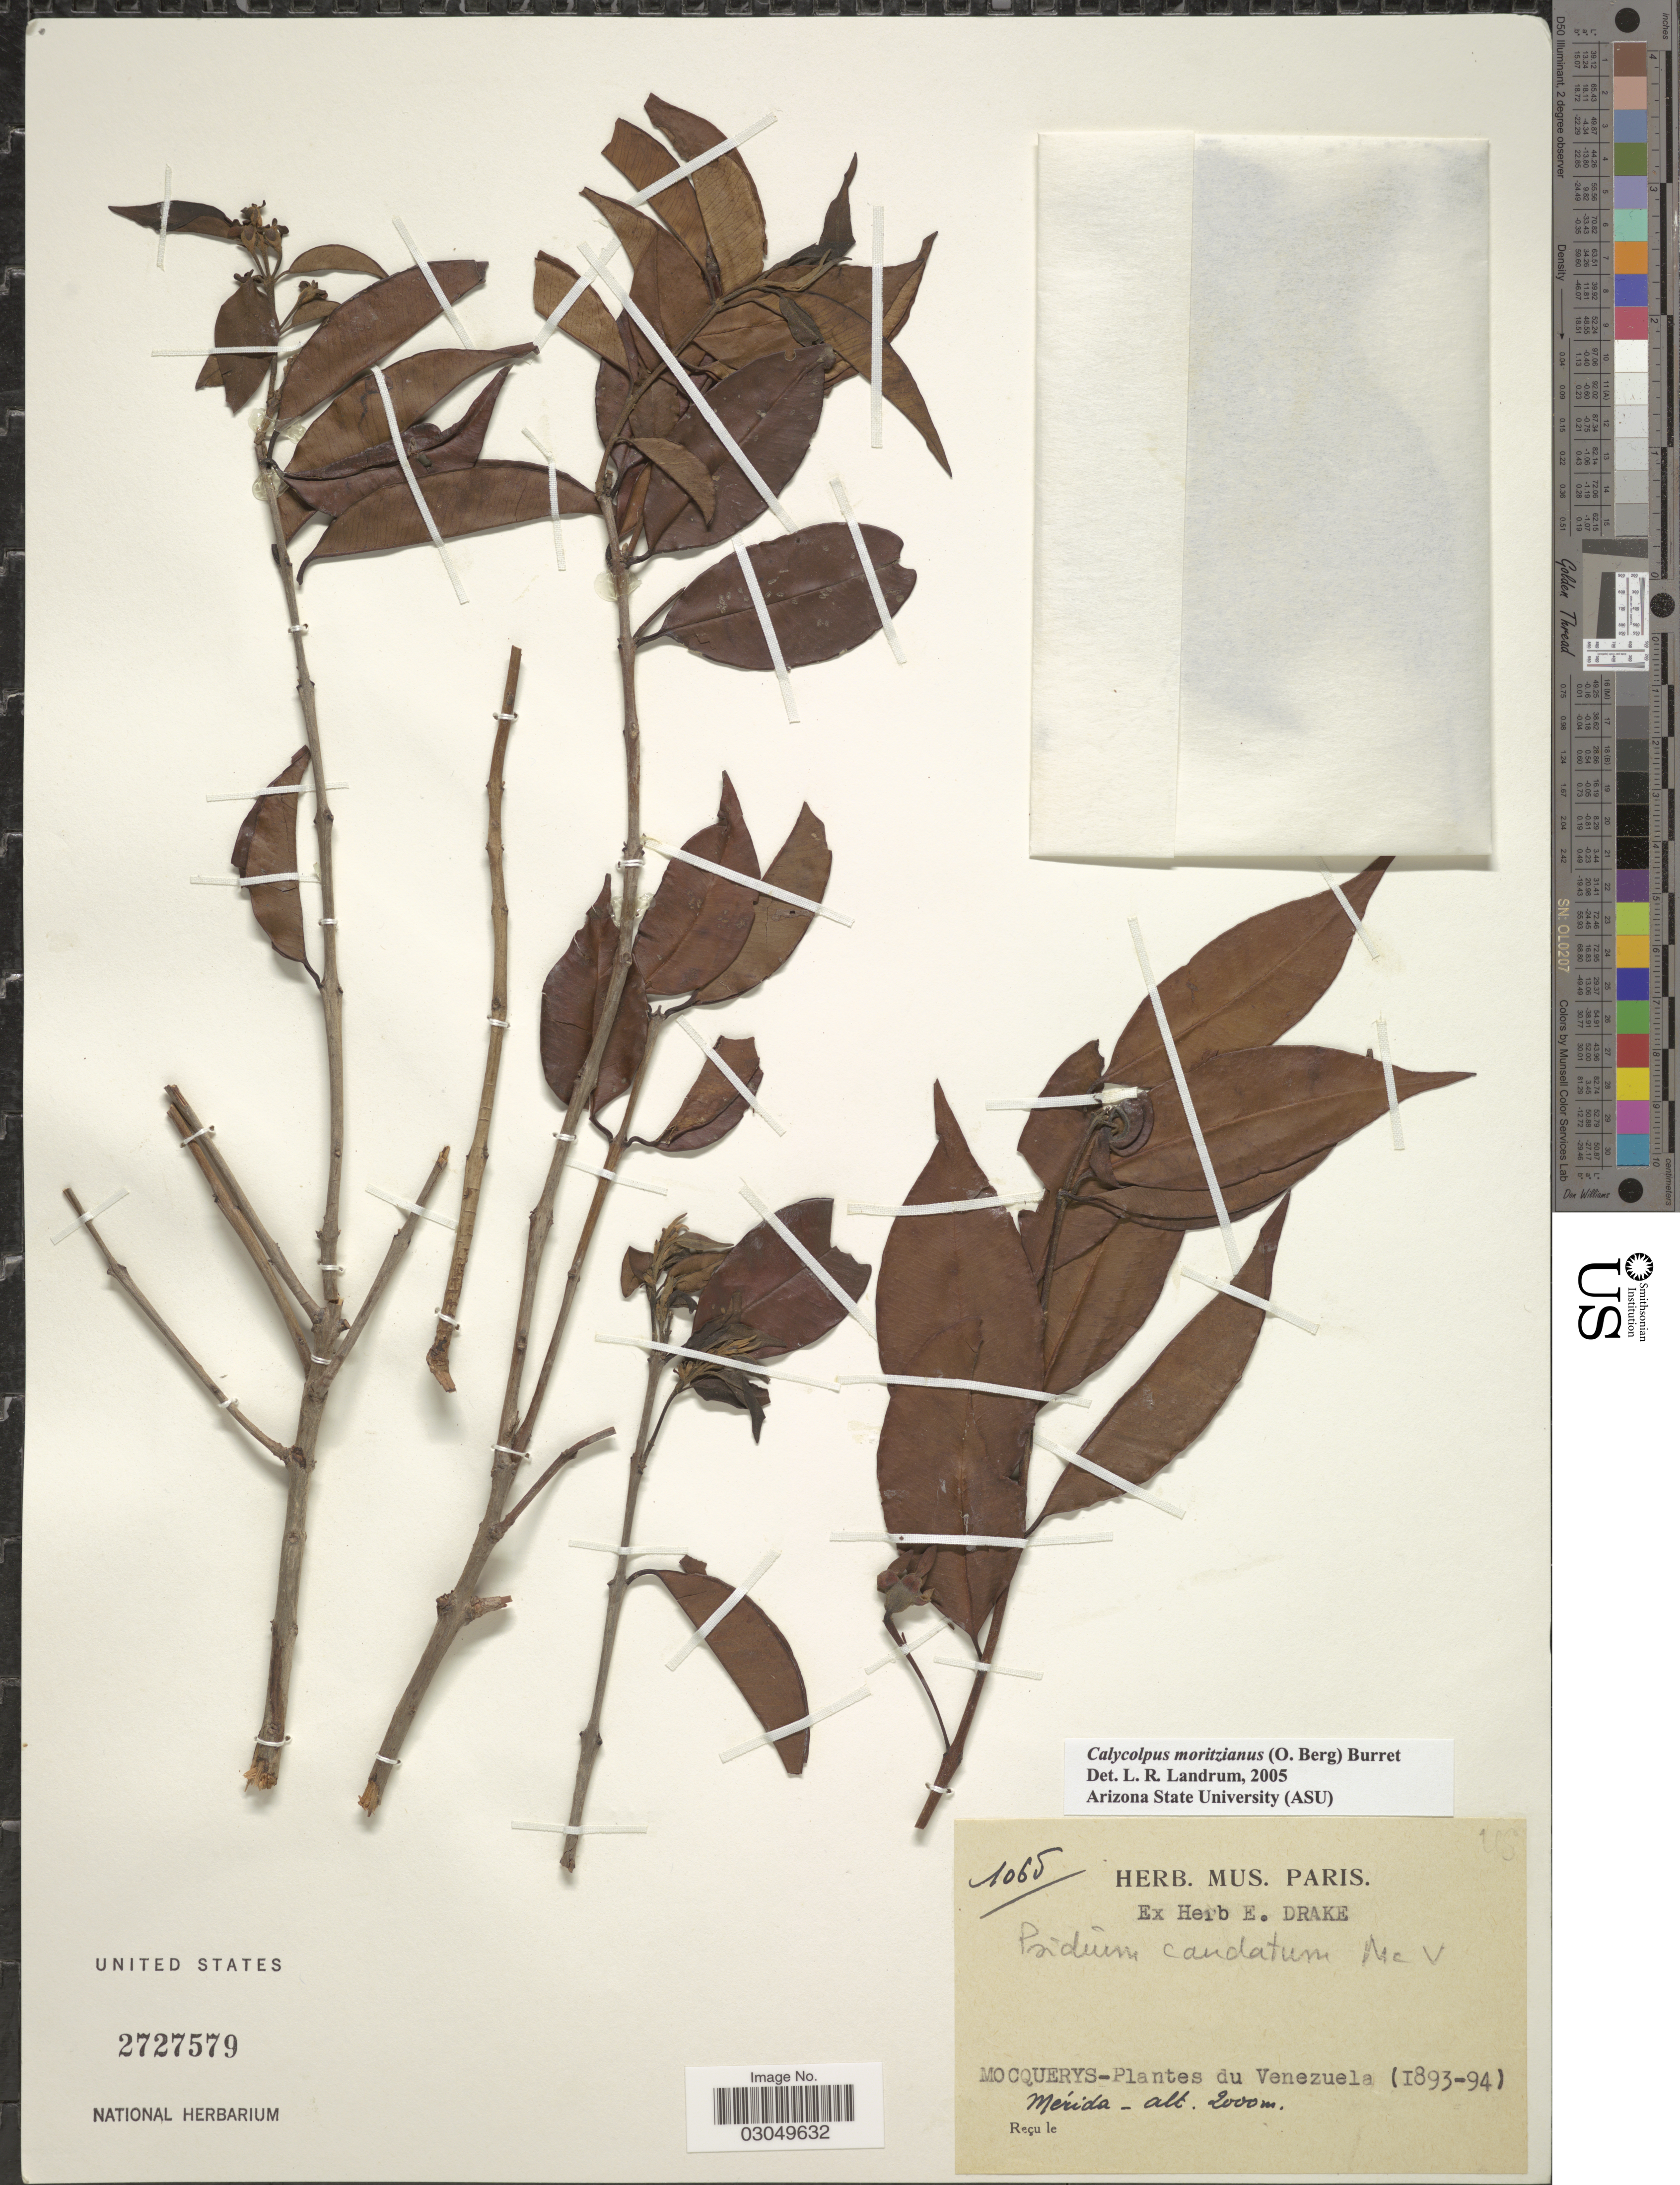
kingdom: Plantae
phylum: Tracheophyta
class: Magnoliopsida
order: Myrtales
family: Myrtaceae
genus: Calycolpus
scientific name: Calycolpus moritzianus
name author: (O. Berg) Burret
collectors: A. Mocquerys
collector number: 1065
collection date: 1893/1894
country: Venezuela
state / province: Mérida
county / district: Libertador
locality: Mérida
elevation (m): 2000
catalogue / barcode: US 2727579